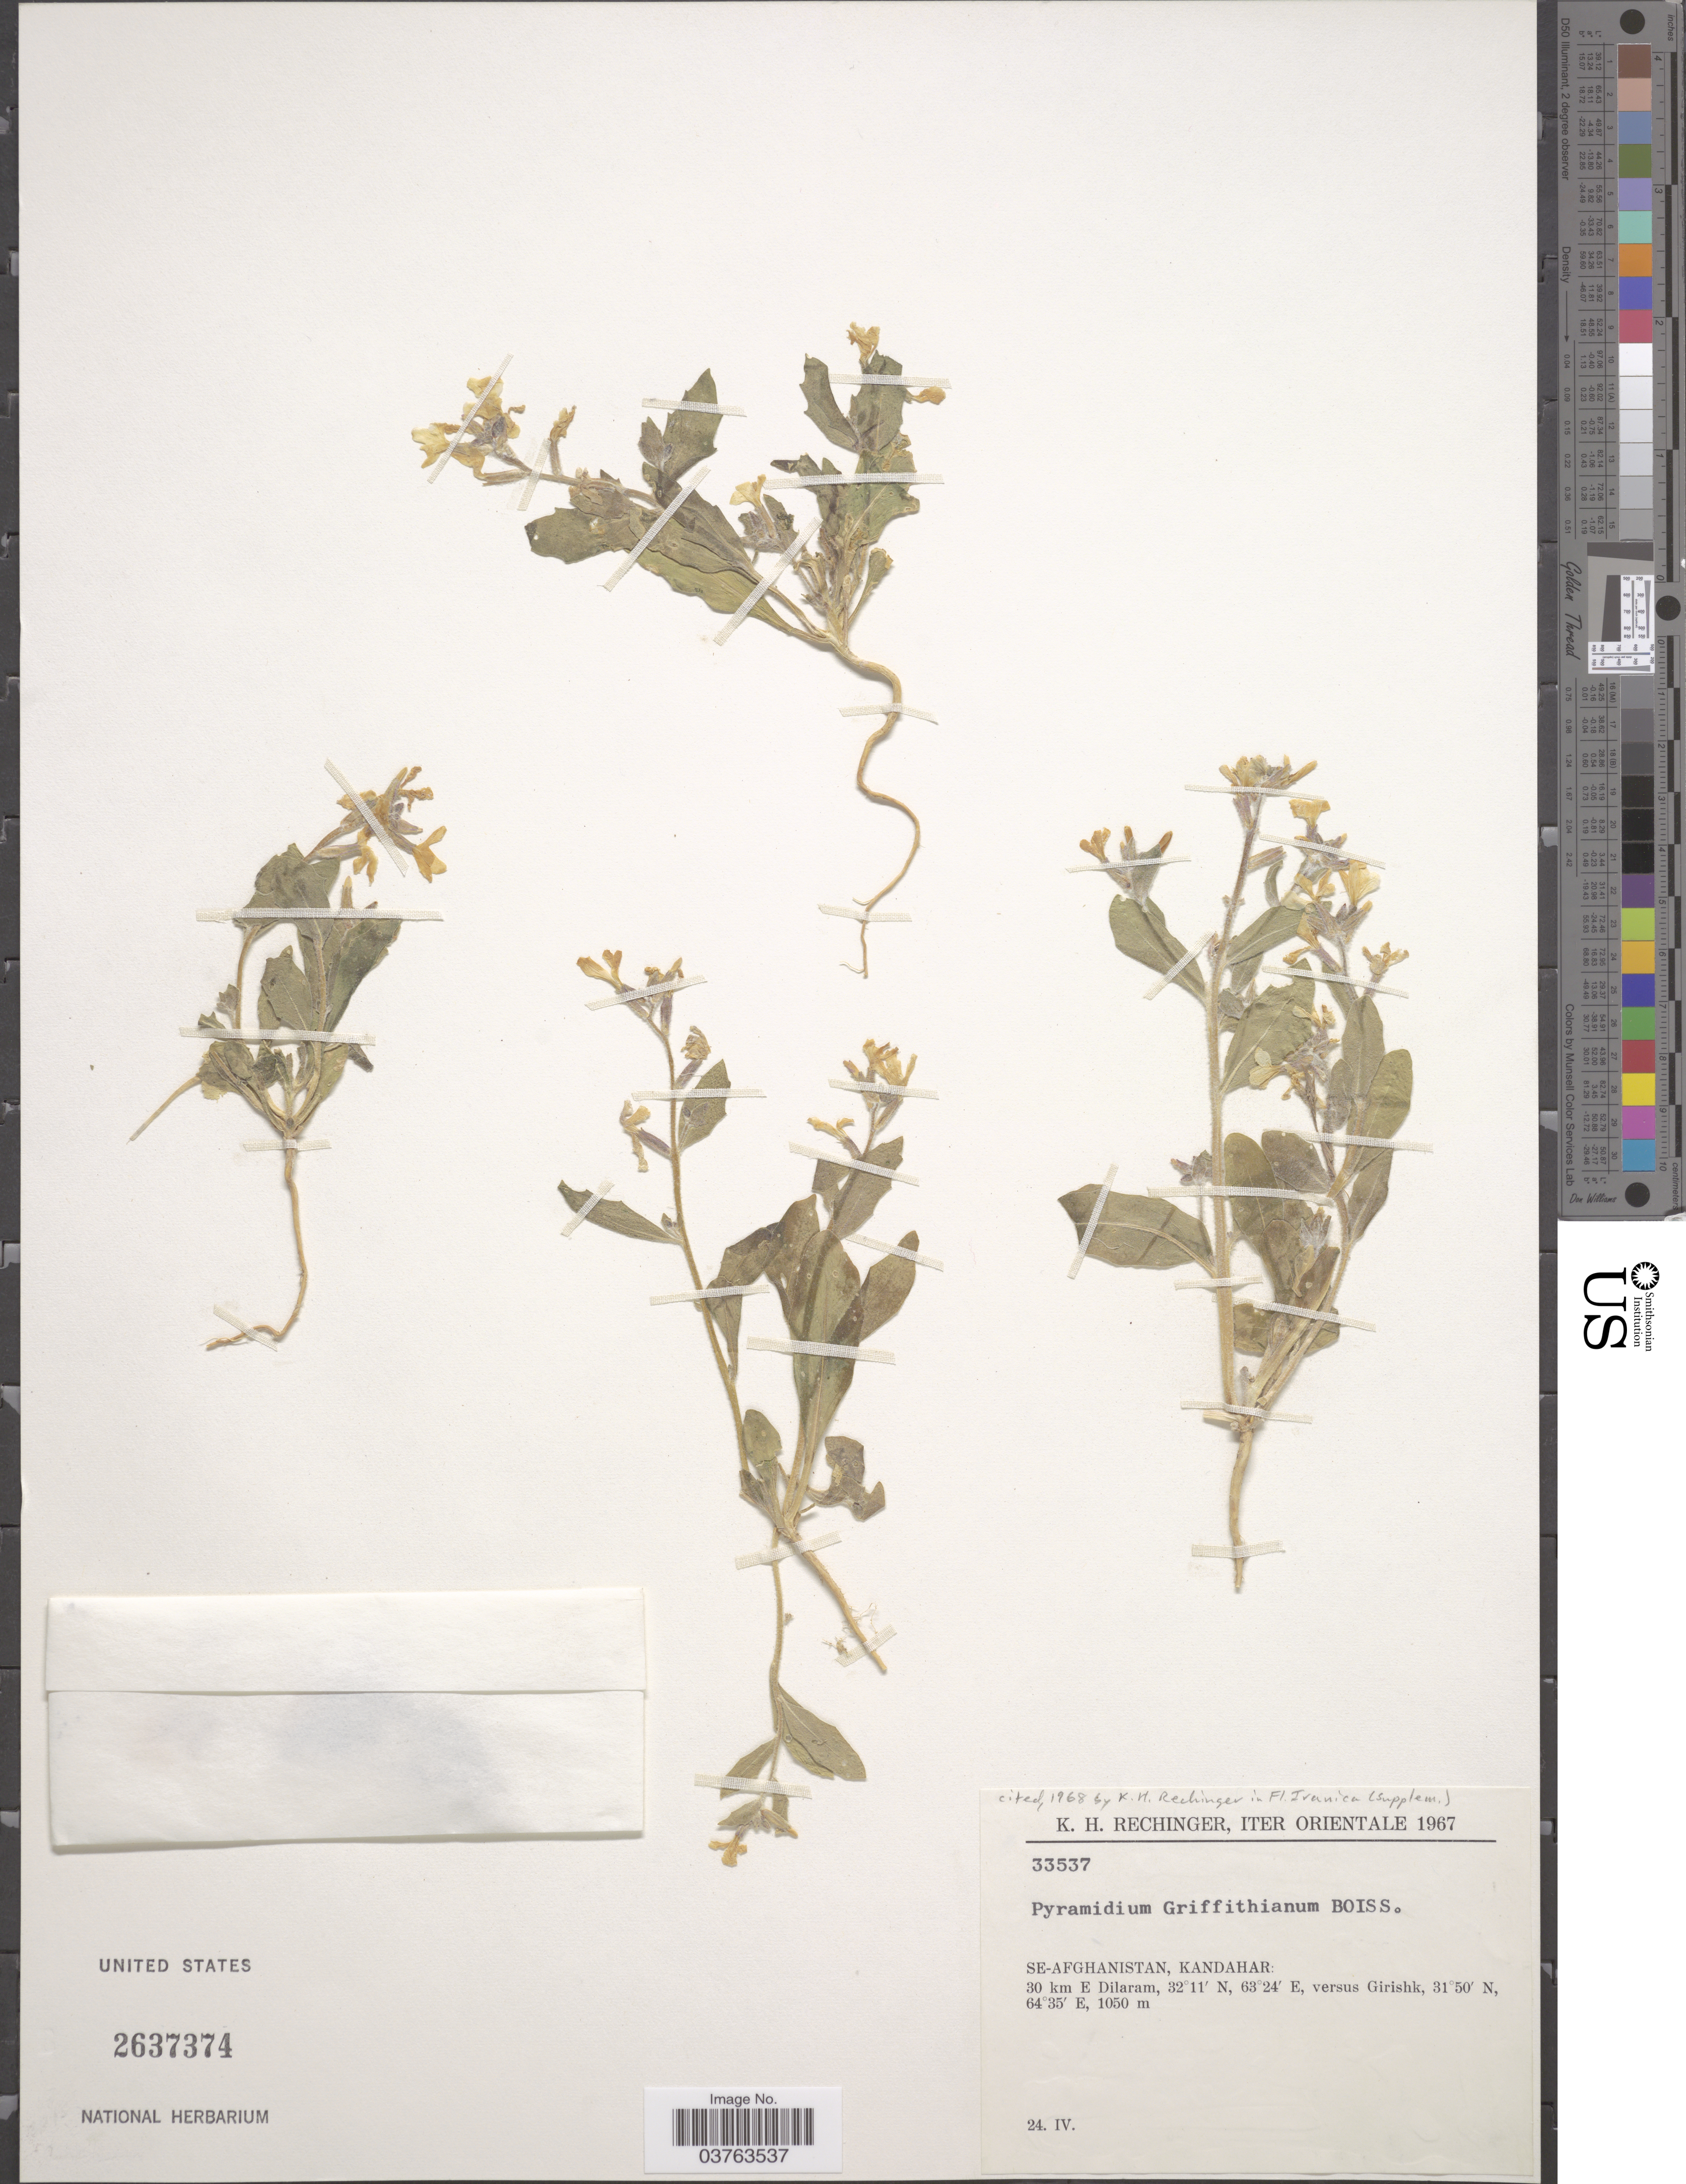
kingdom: Plantae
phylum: Tracheophyta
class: Magnoliopsida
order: Brassicales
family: Brassicaceae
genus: Pyramidium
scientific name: Pyramidium griffithianum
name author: Boiss.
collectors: K. H. Rechinger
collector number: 33537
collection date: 1967-04-24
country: Afghanistan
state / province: Kandahar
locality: Iter Orientale. SE-Afghanistan, Kandahar: 30 km E Dilaram, versus Girishk.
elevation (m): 1050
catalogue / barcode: US 2637374